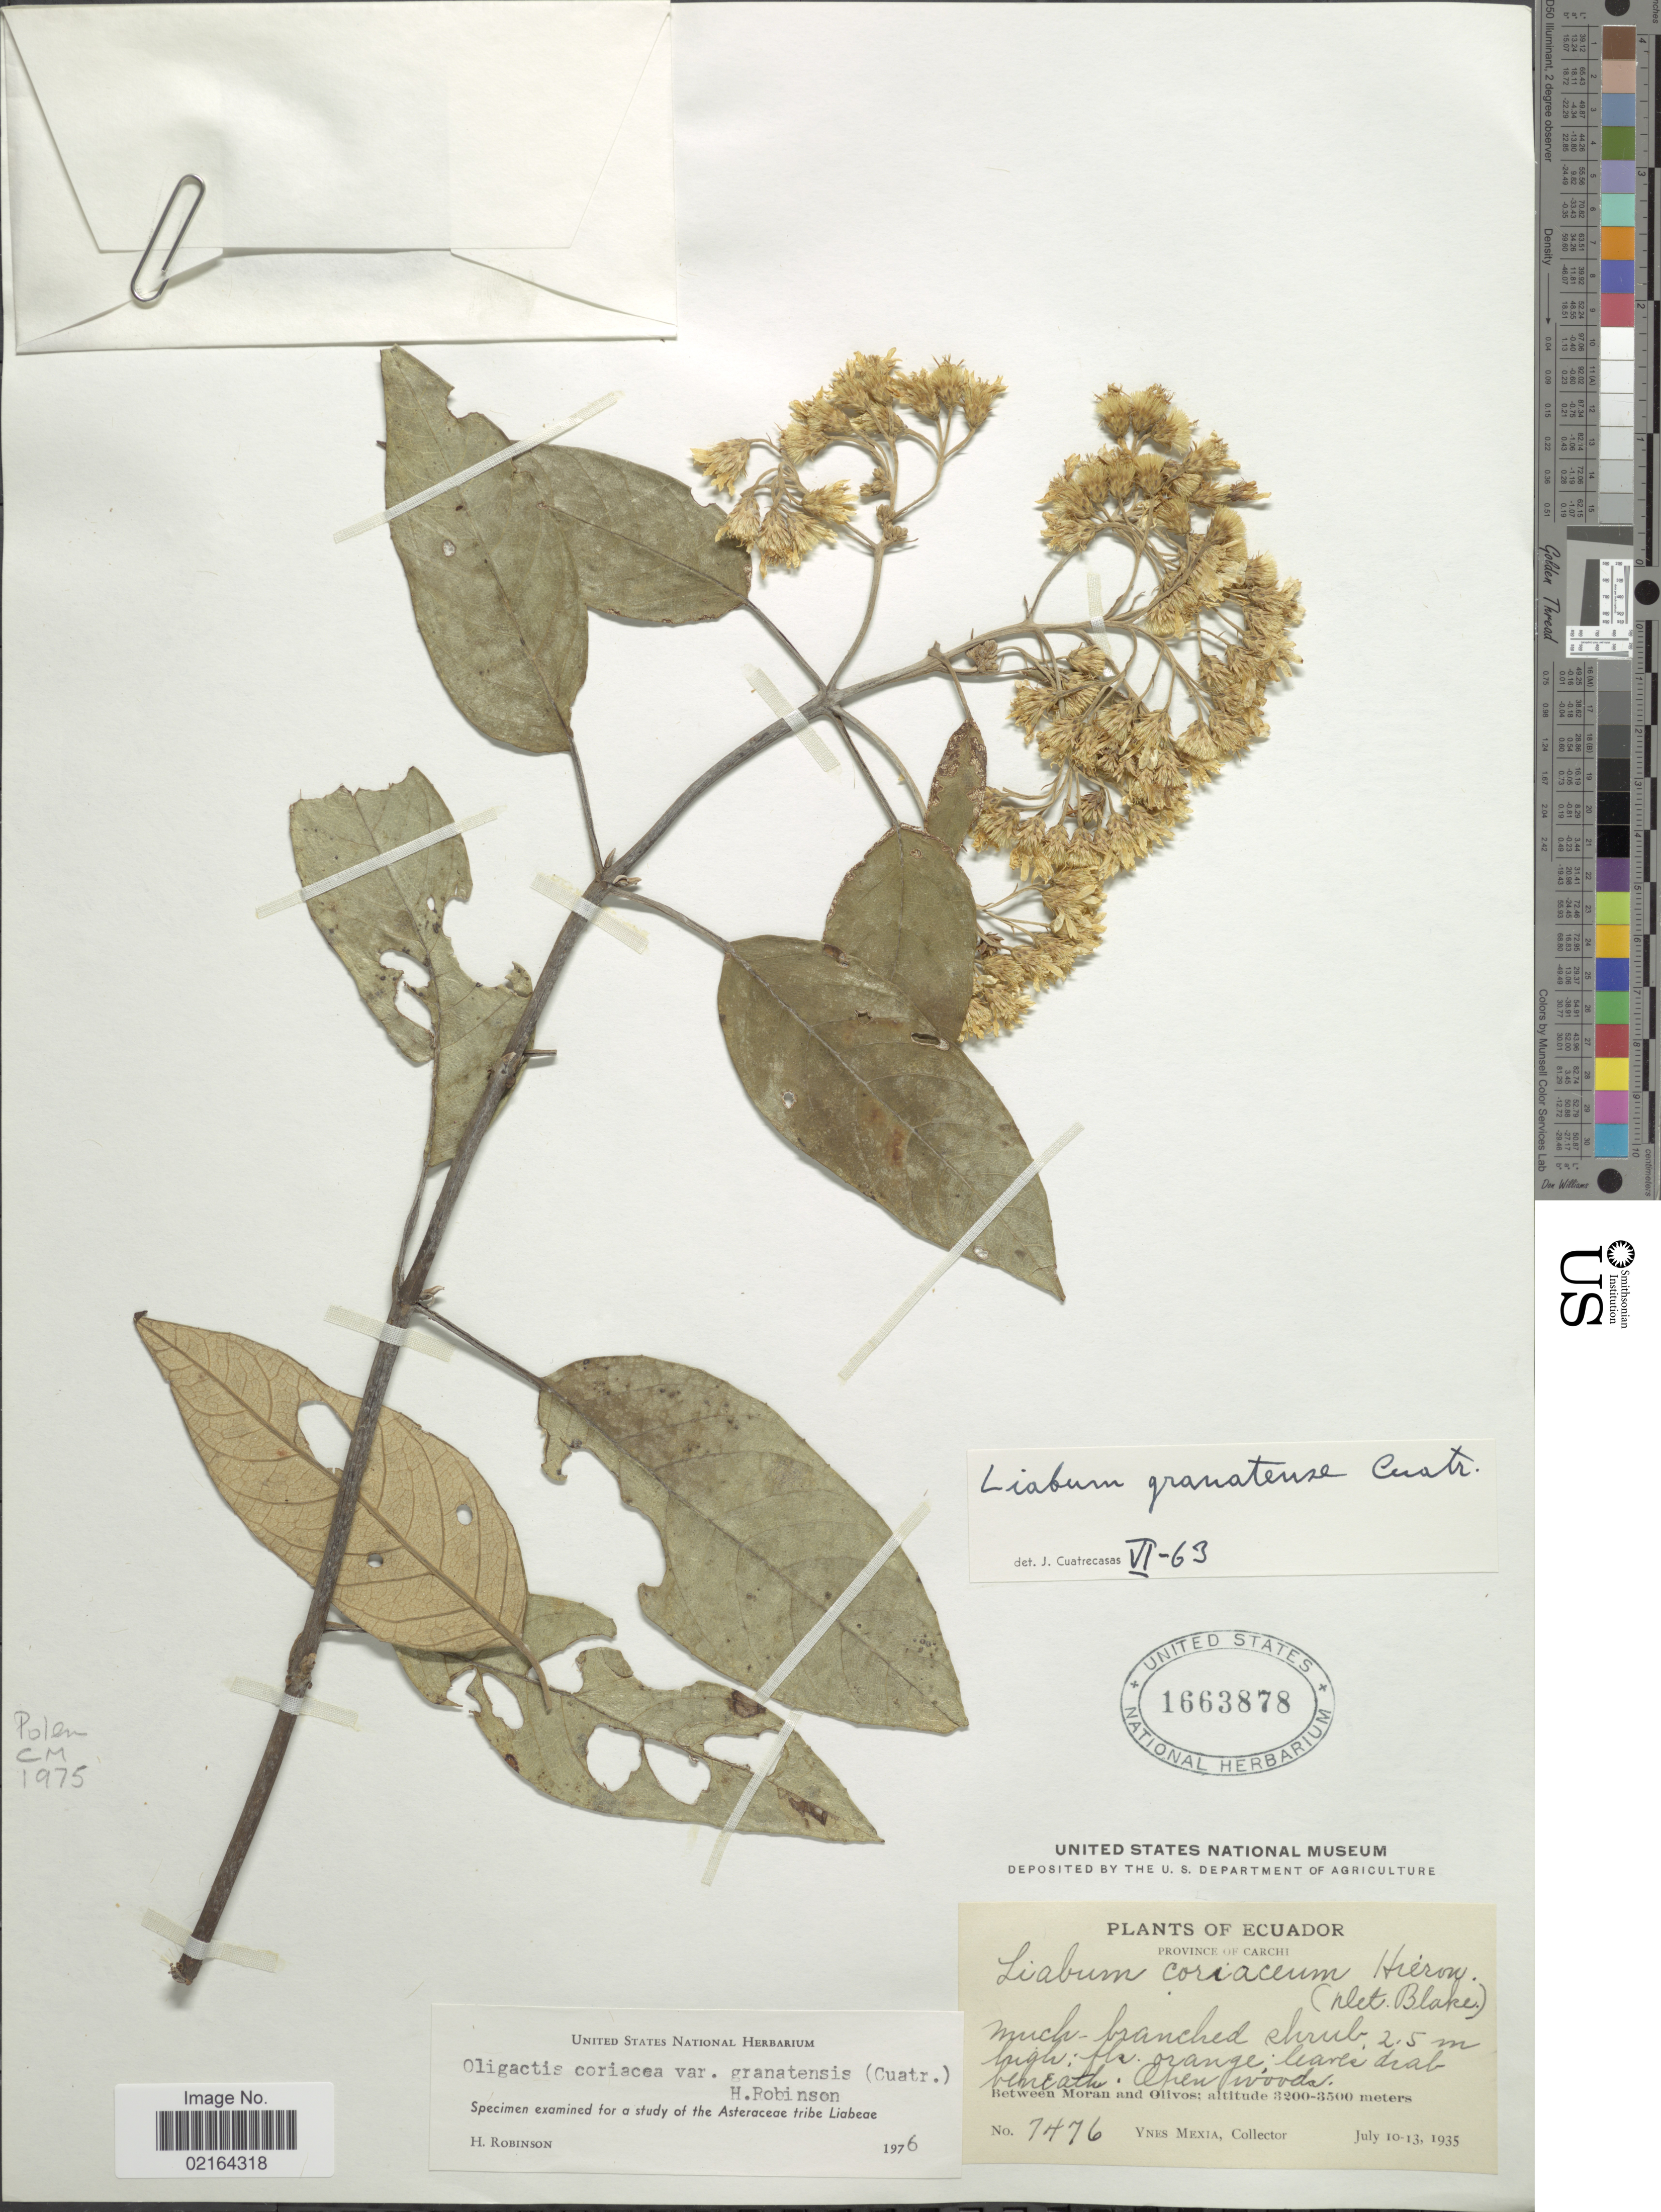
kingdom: Plantae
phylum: Tracheophyta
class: Magnoliopsida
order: Asterales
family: Asteraceae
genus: Sampera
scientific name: Sampera coriacea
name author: (Hieron.) V.A. Funk & H. Rob.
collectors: Y. Mexia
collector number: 7476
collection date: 1935-07-10/1935-07-13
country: Ecuador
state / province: Carchi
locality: Province of Carchi, Between Moran and Olivos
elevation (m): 3200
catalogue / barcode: US 1663878